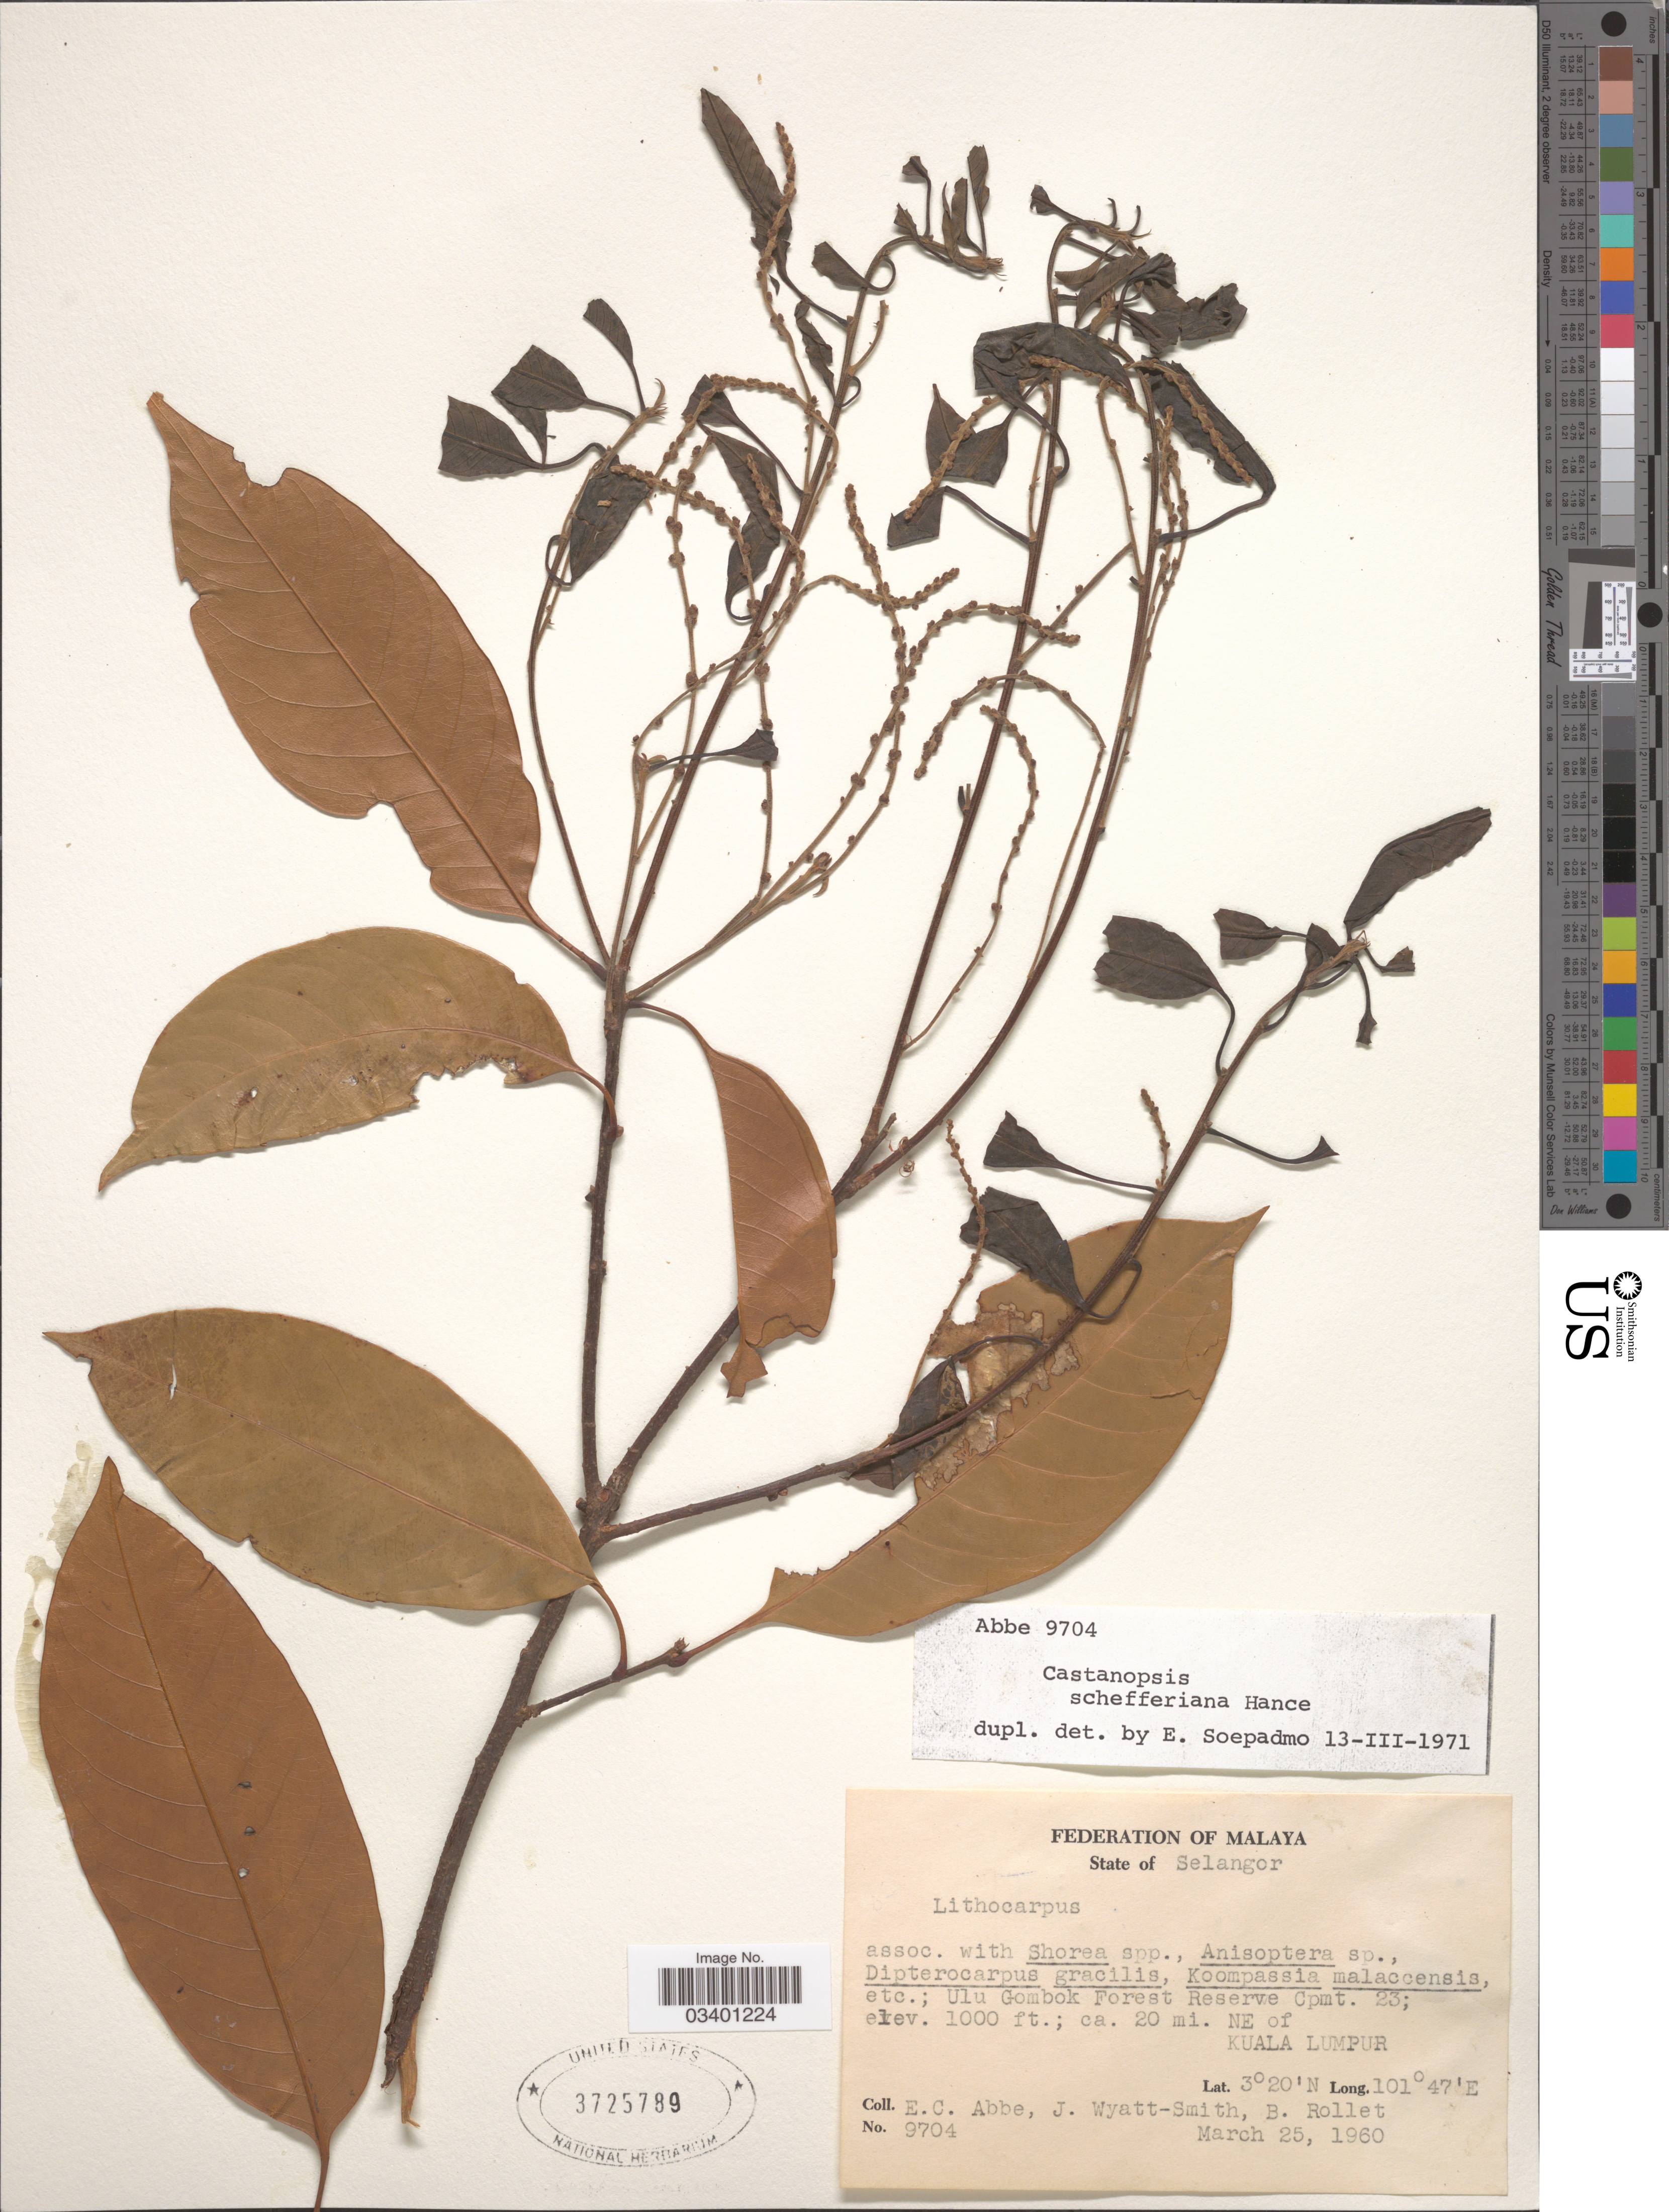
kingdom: Plantae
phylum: Tracheophyta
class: Magnoliopsida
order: Fagales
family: Fagaceae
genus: Castanopsis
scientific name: Castanopsis schefferiana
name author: Hance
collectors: E. C. Abbe, J. Wyatt-Smith & B. Rollet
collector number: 9704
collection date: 1960-03-25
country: Malaysia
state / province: Selangor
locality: Federation of Malaya. Ulu Gombok Forest Reserve Cpmt. 23; ca. 20 mi. NE of Kuala Lumpur.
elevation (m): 305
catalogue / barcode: US 3725789